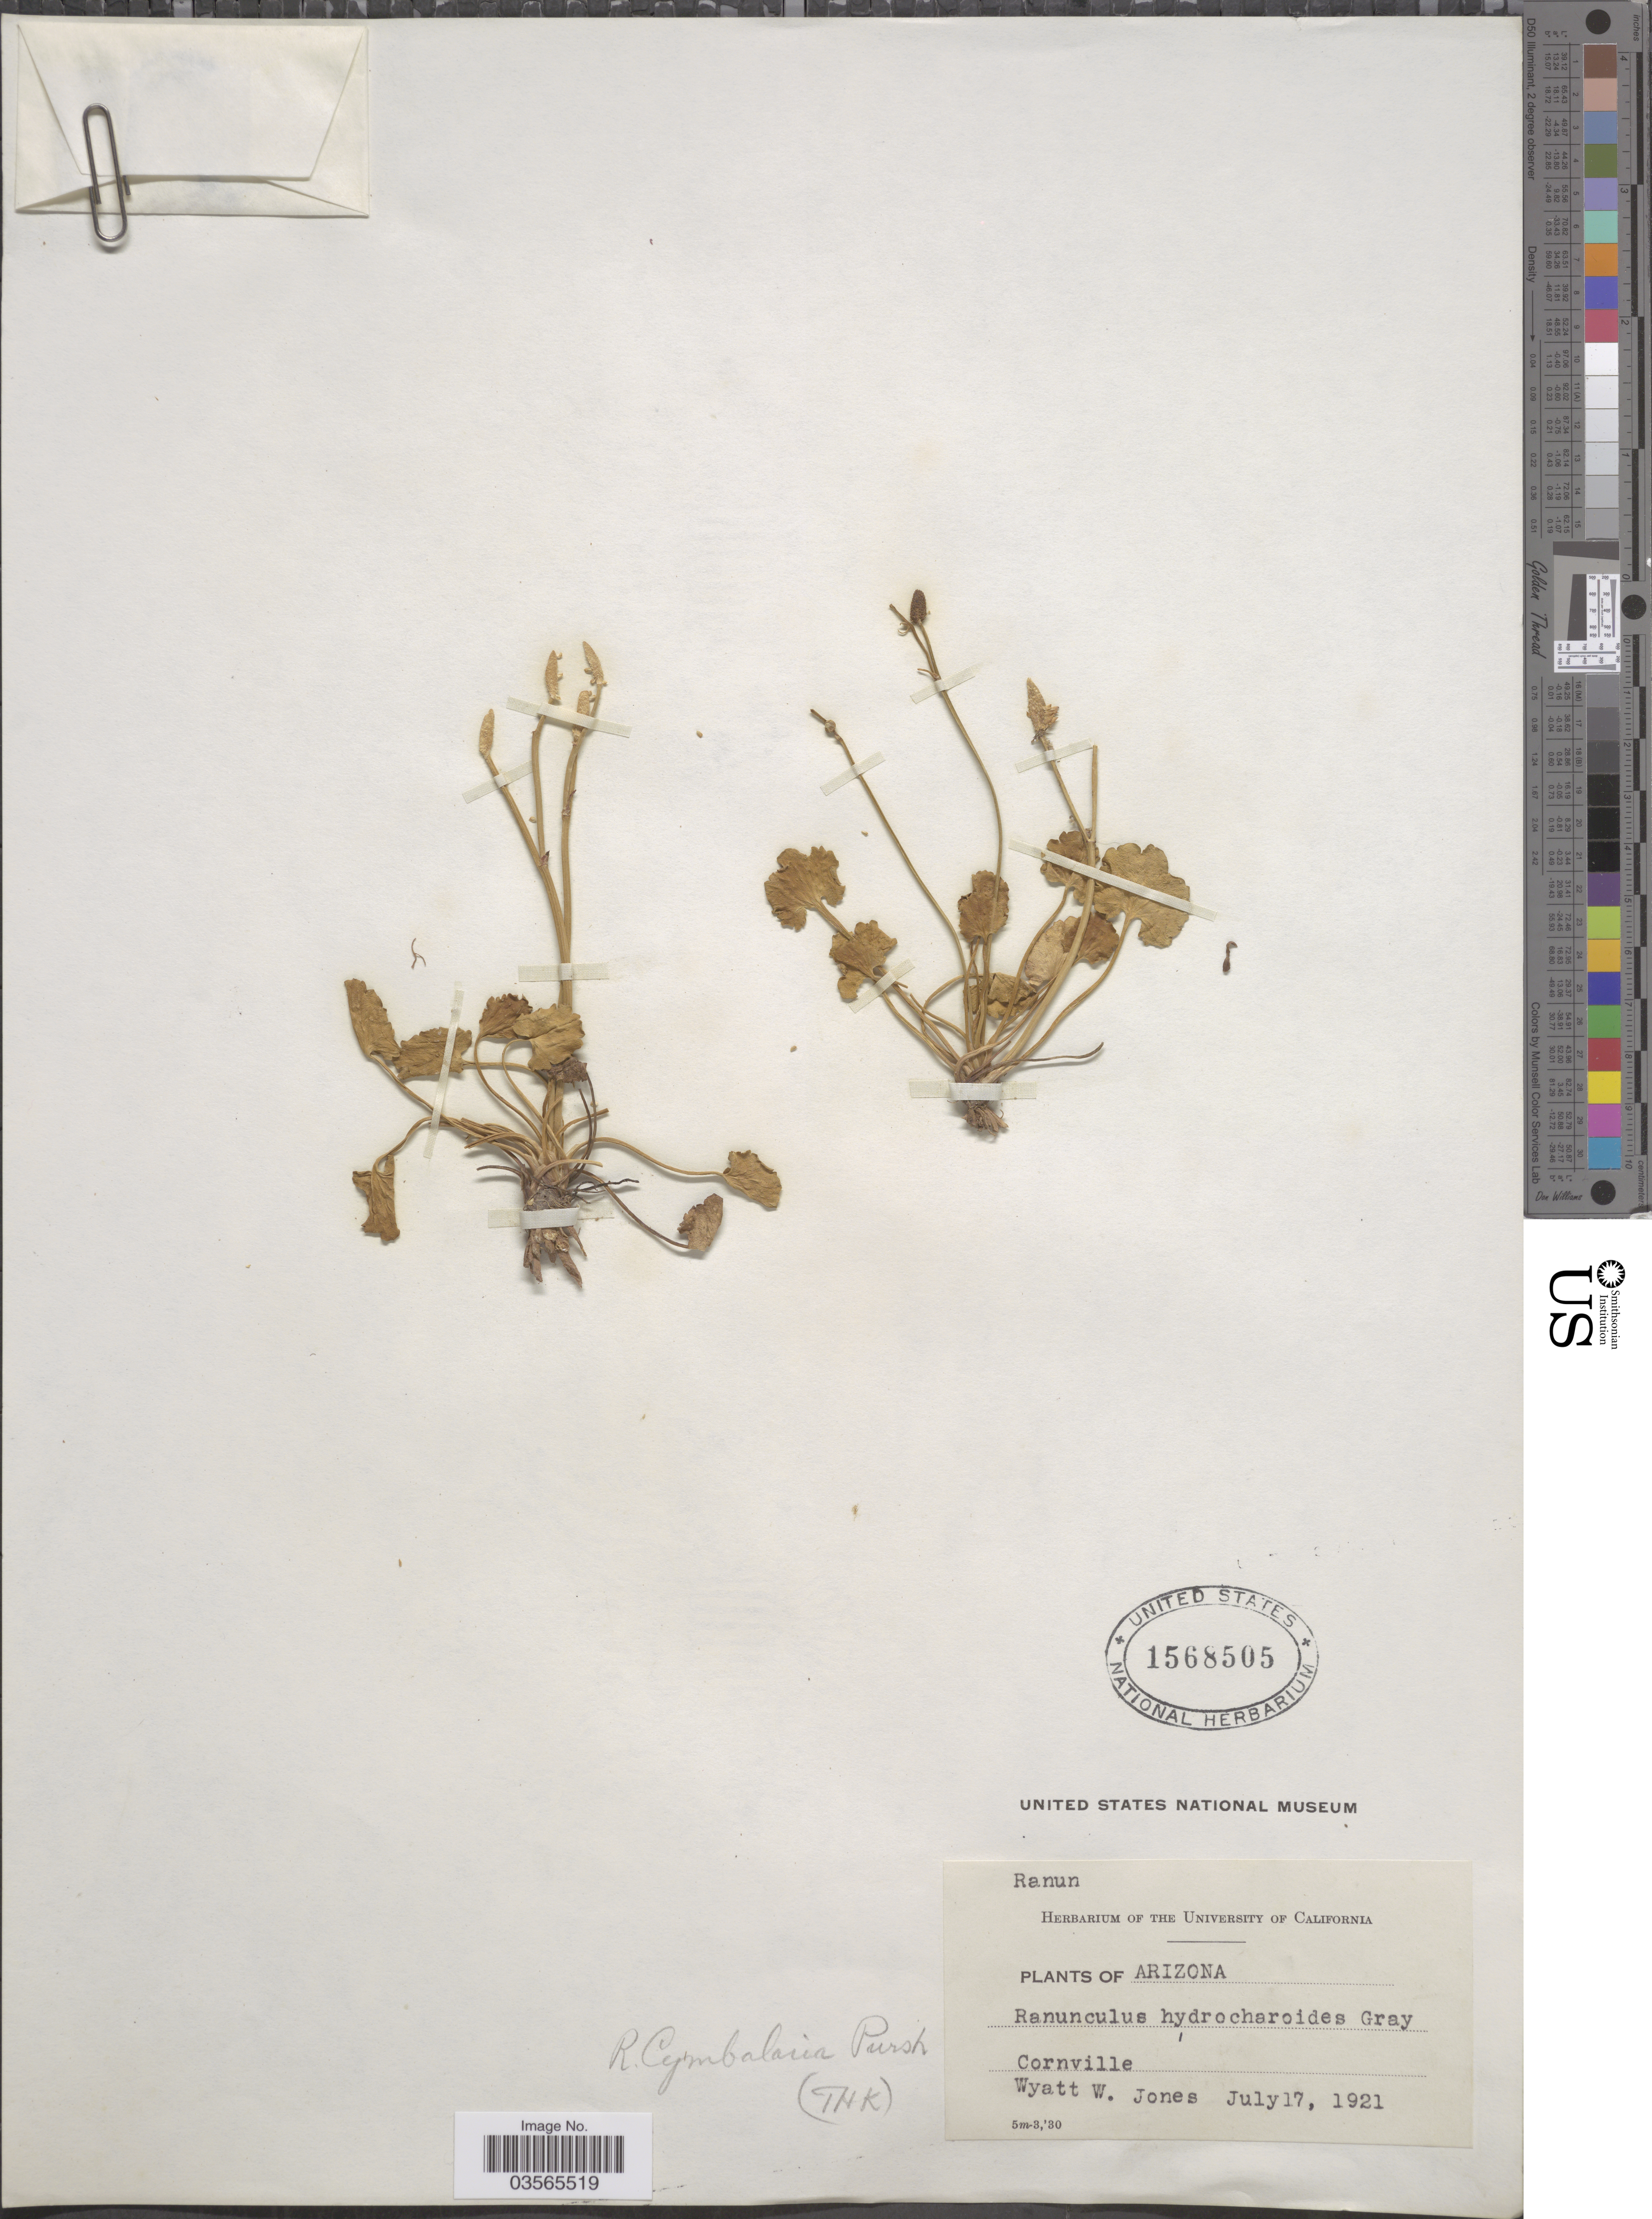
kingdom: Plantae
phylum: Tracheophyta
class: Magnoliopsida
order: Ranunculales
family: Ranunculaceae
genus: Halerpestes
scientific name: Halerpestes cymbalaria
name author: (Pursh) Greene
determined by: Strong, M. T., (US), Smithsonian Institution - National Museum of Natural History (UNITED STATES)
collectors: W. W. Jones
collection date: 1921-07-17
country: United States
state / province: Arizona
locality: Cornville.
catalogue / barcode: US 1568505